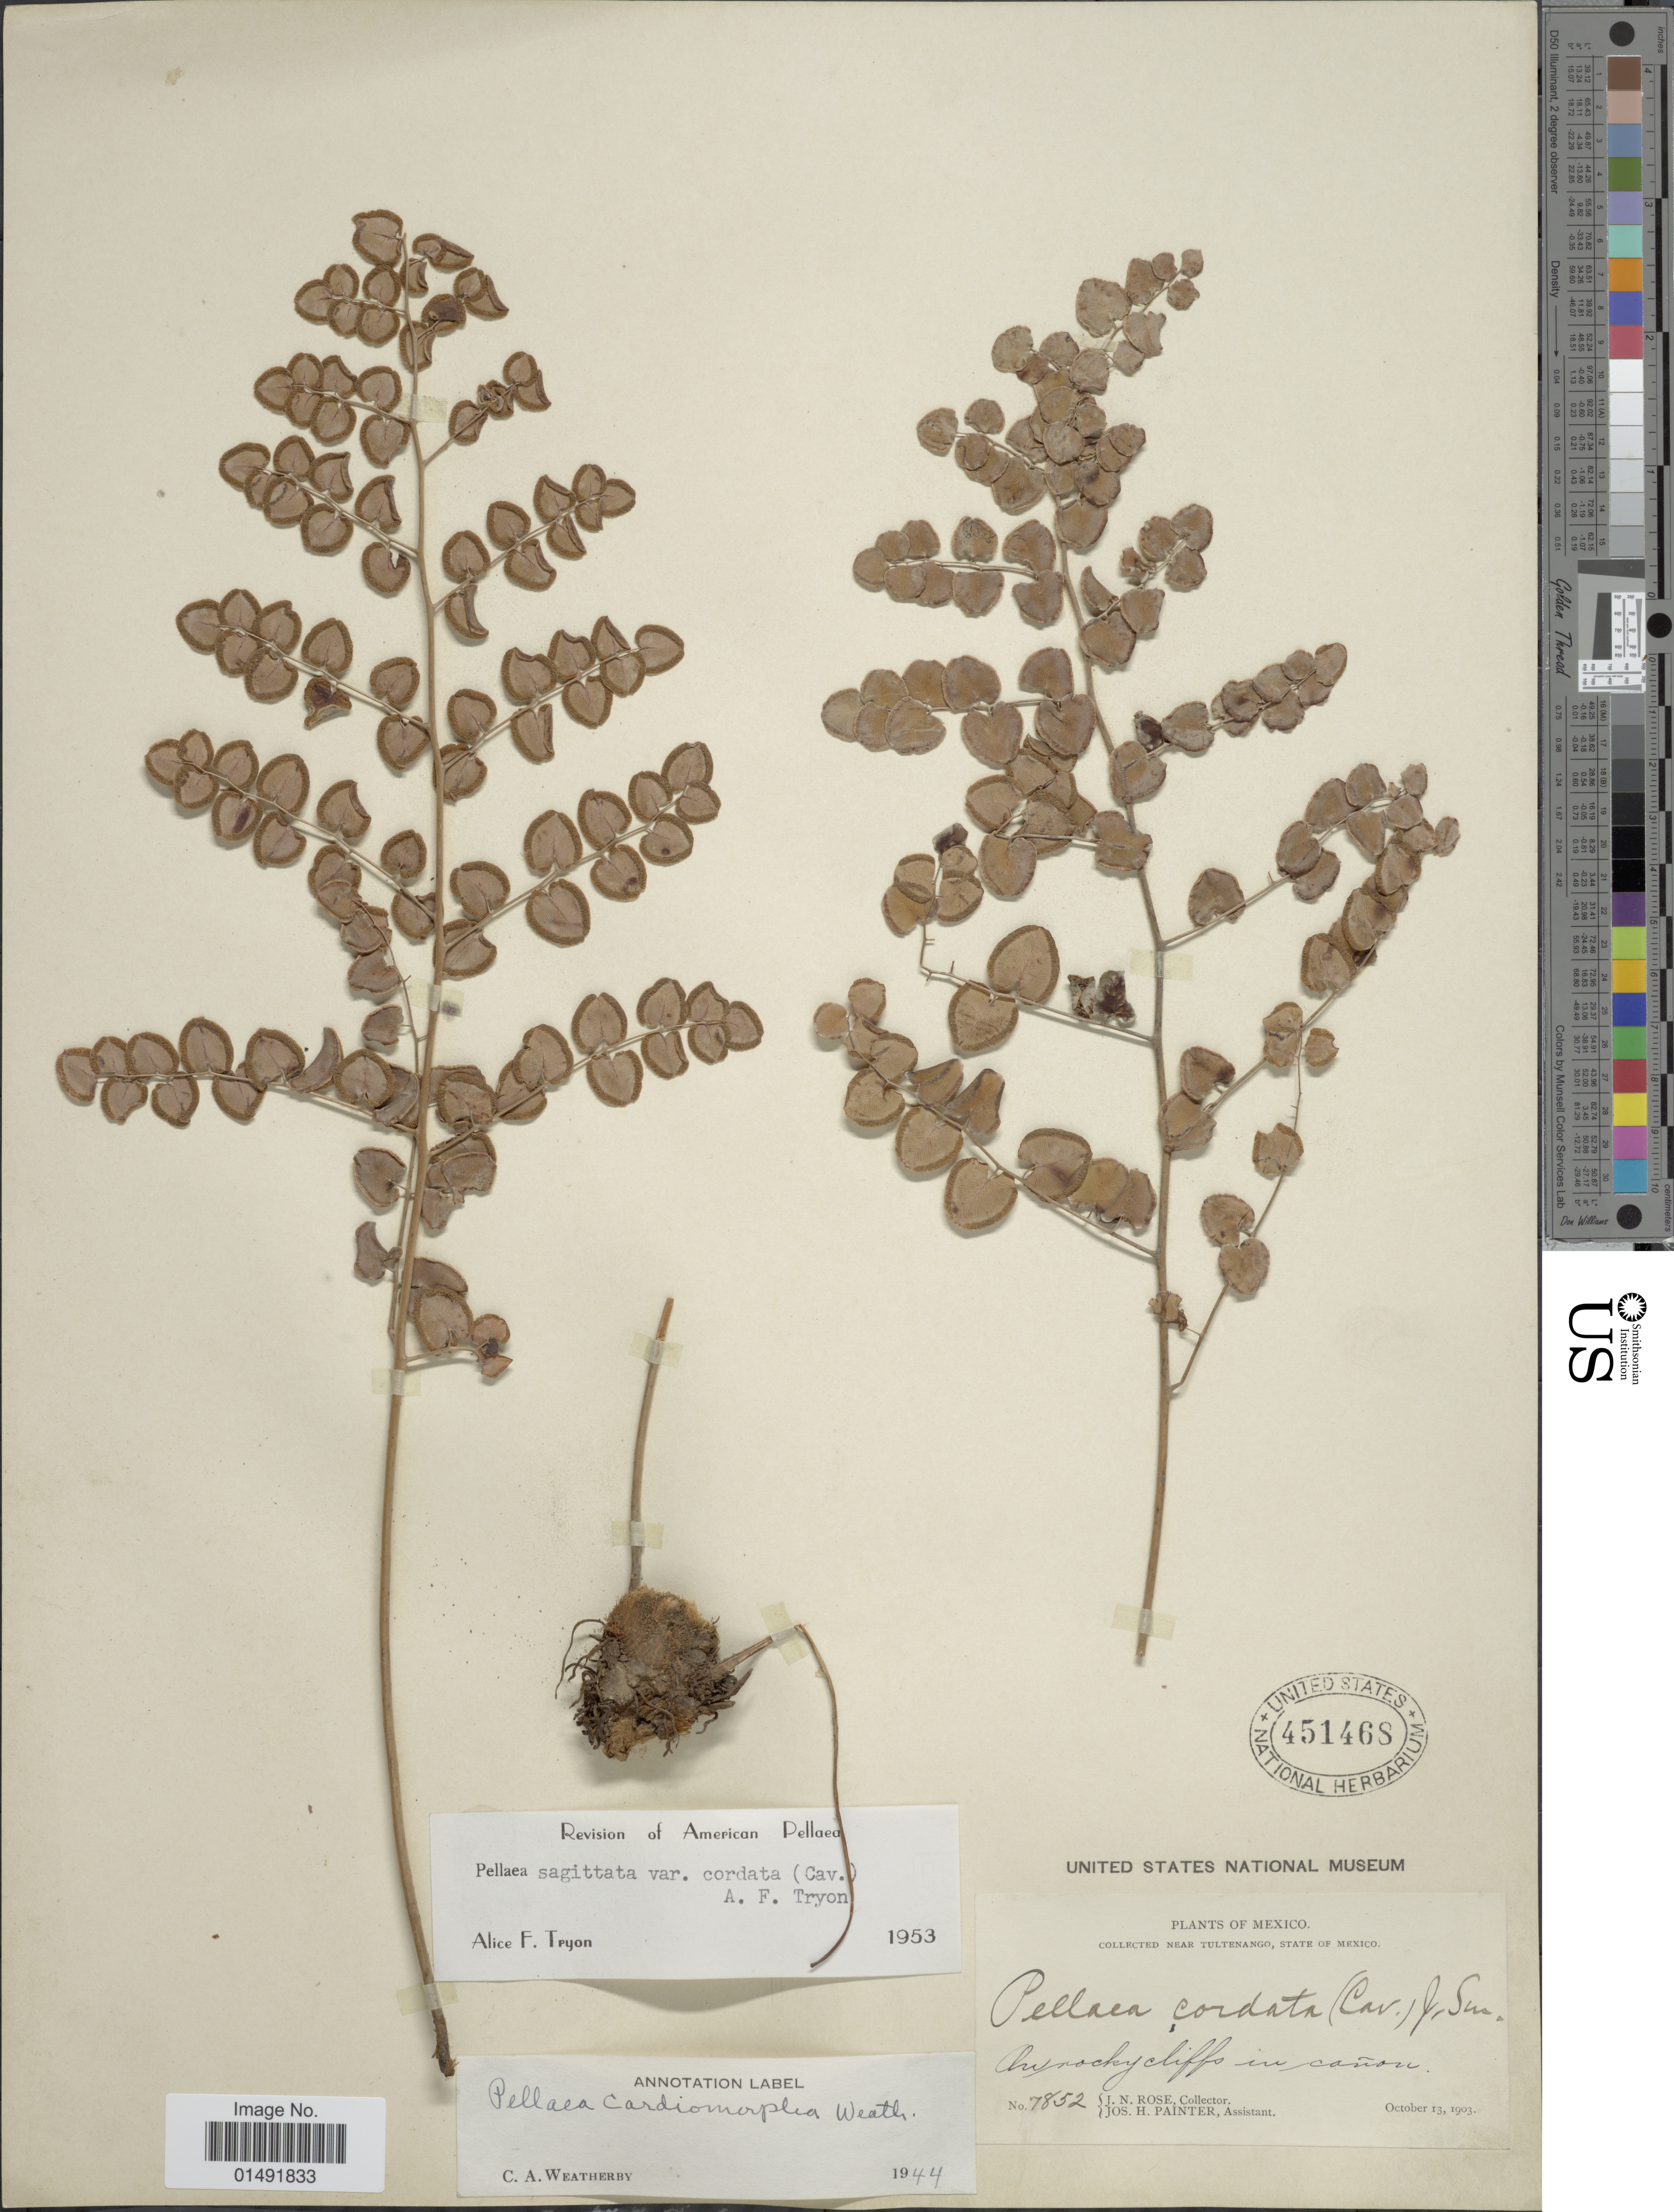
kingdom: Plantae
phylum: Tracheophyta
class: Polypodiopsida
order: Polypodiales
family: Pteridaceae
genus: Pellaea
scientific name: Pellaea cordifolia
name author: (Sessé) A.R. Sm.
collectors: J. N. Rose & J. H. Painter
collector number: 7852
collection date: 1903-10-13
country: Mexico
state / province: México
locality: Near Tultenango, Mexico, On rocky cliffs in cañon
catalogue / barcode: US 451468